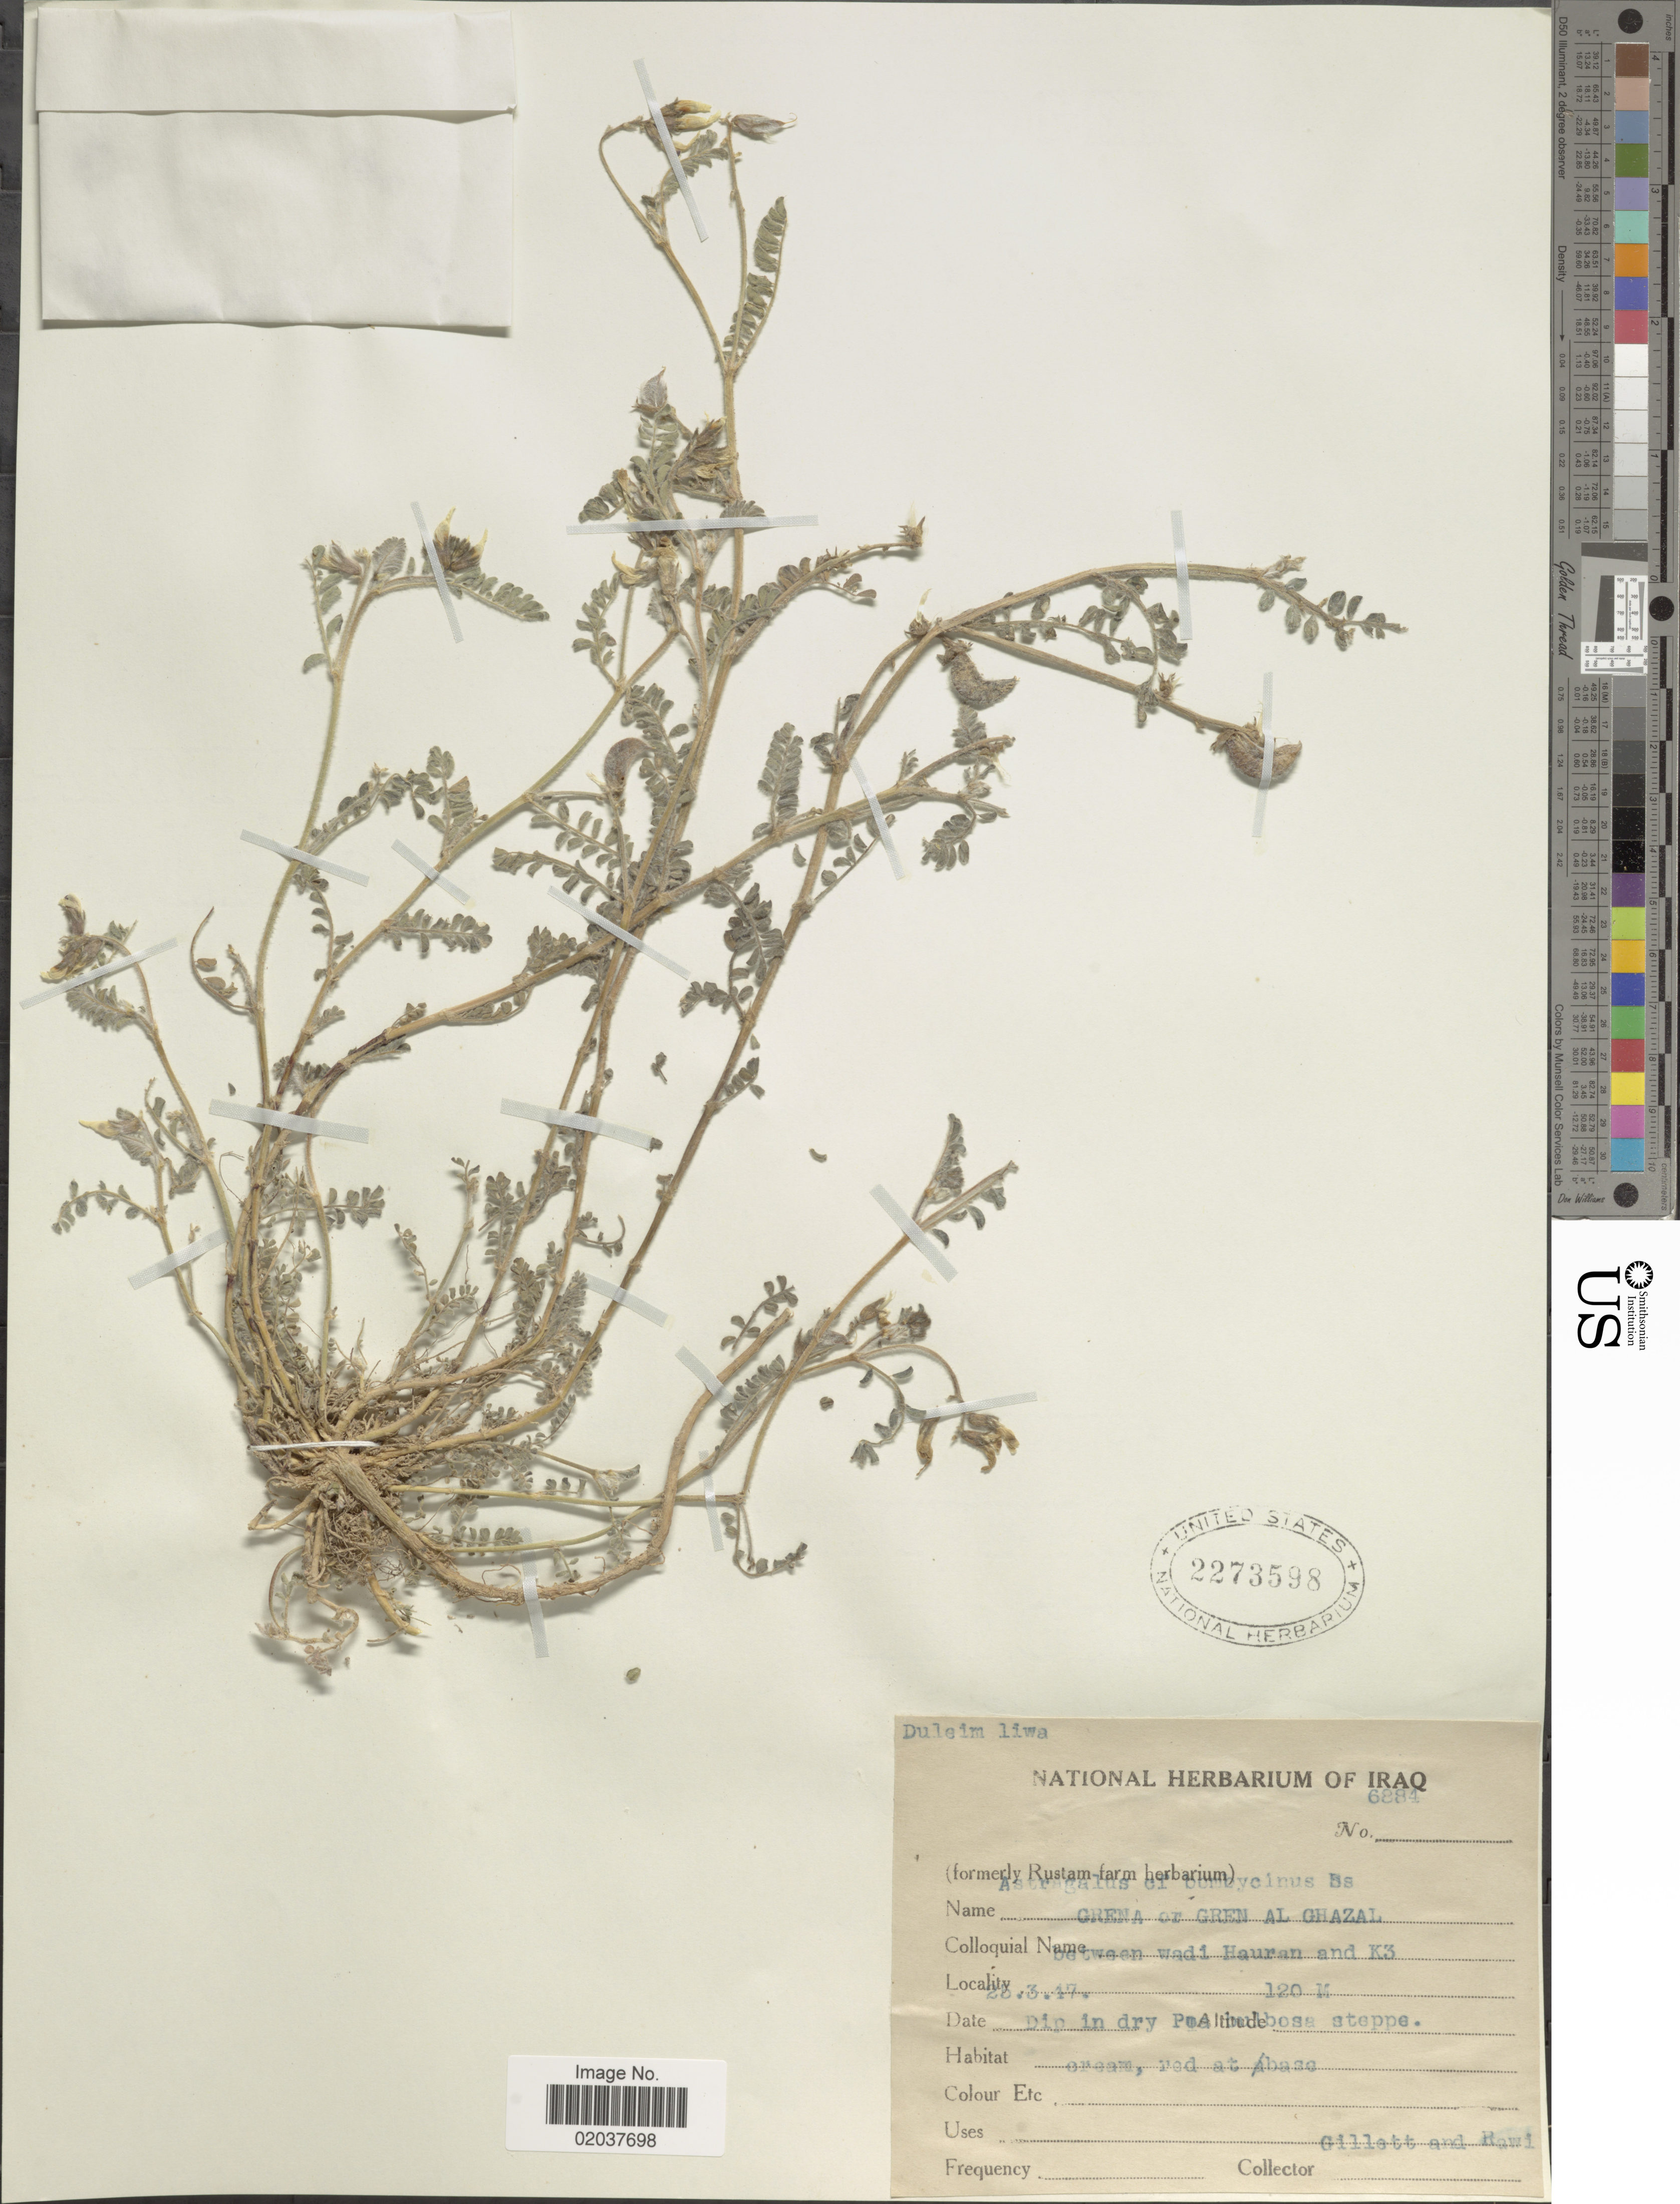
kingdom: Plantae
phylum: Tracheophyta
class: Magnoliopsida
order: Fabales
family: Fabaceae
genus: Astragalus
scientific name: Astragalus bombycinus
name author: Boiss.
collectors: Gillett, -- & -. Rawi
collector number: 6884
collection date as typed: Transcribed d/m/y: 25/3/17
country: Iraq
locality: Between Wadi Hauran and K3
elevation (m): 120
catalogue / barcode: US 2273598